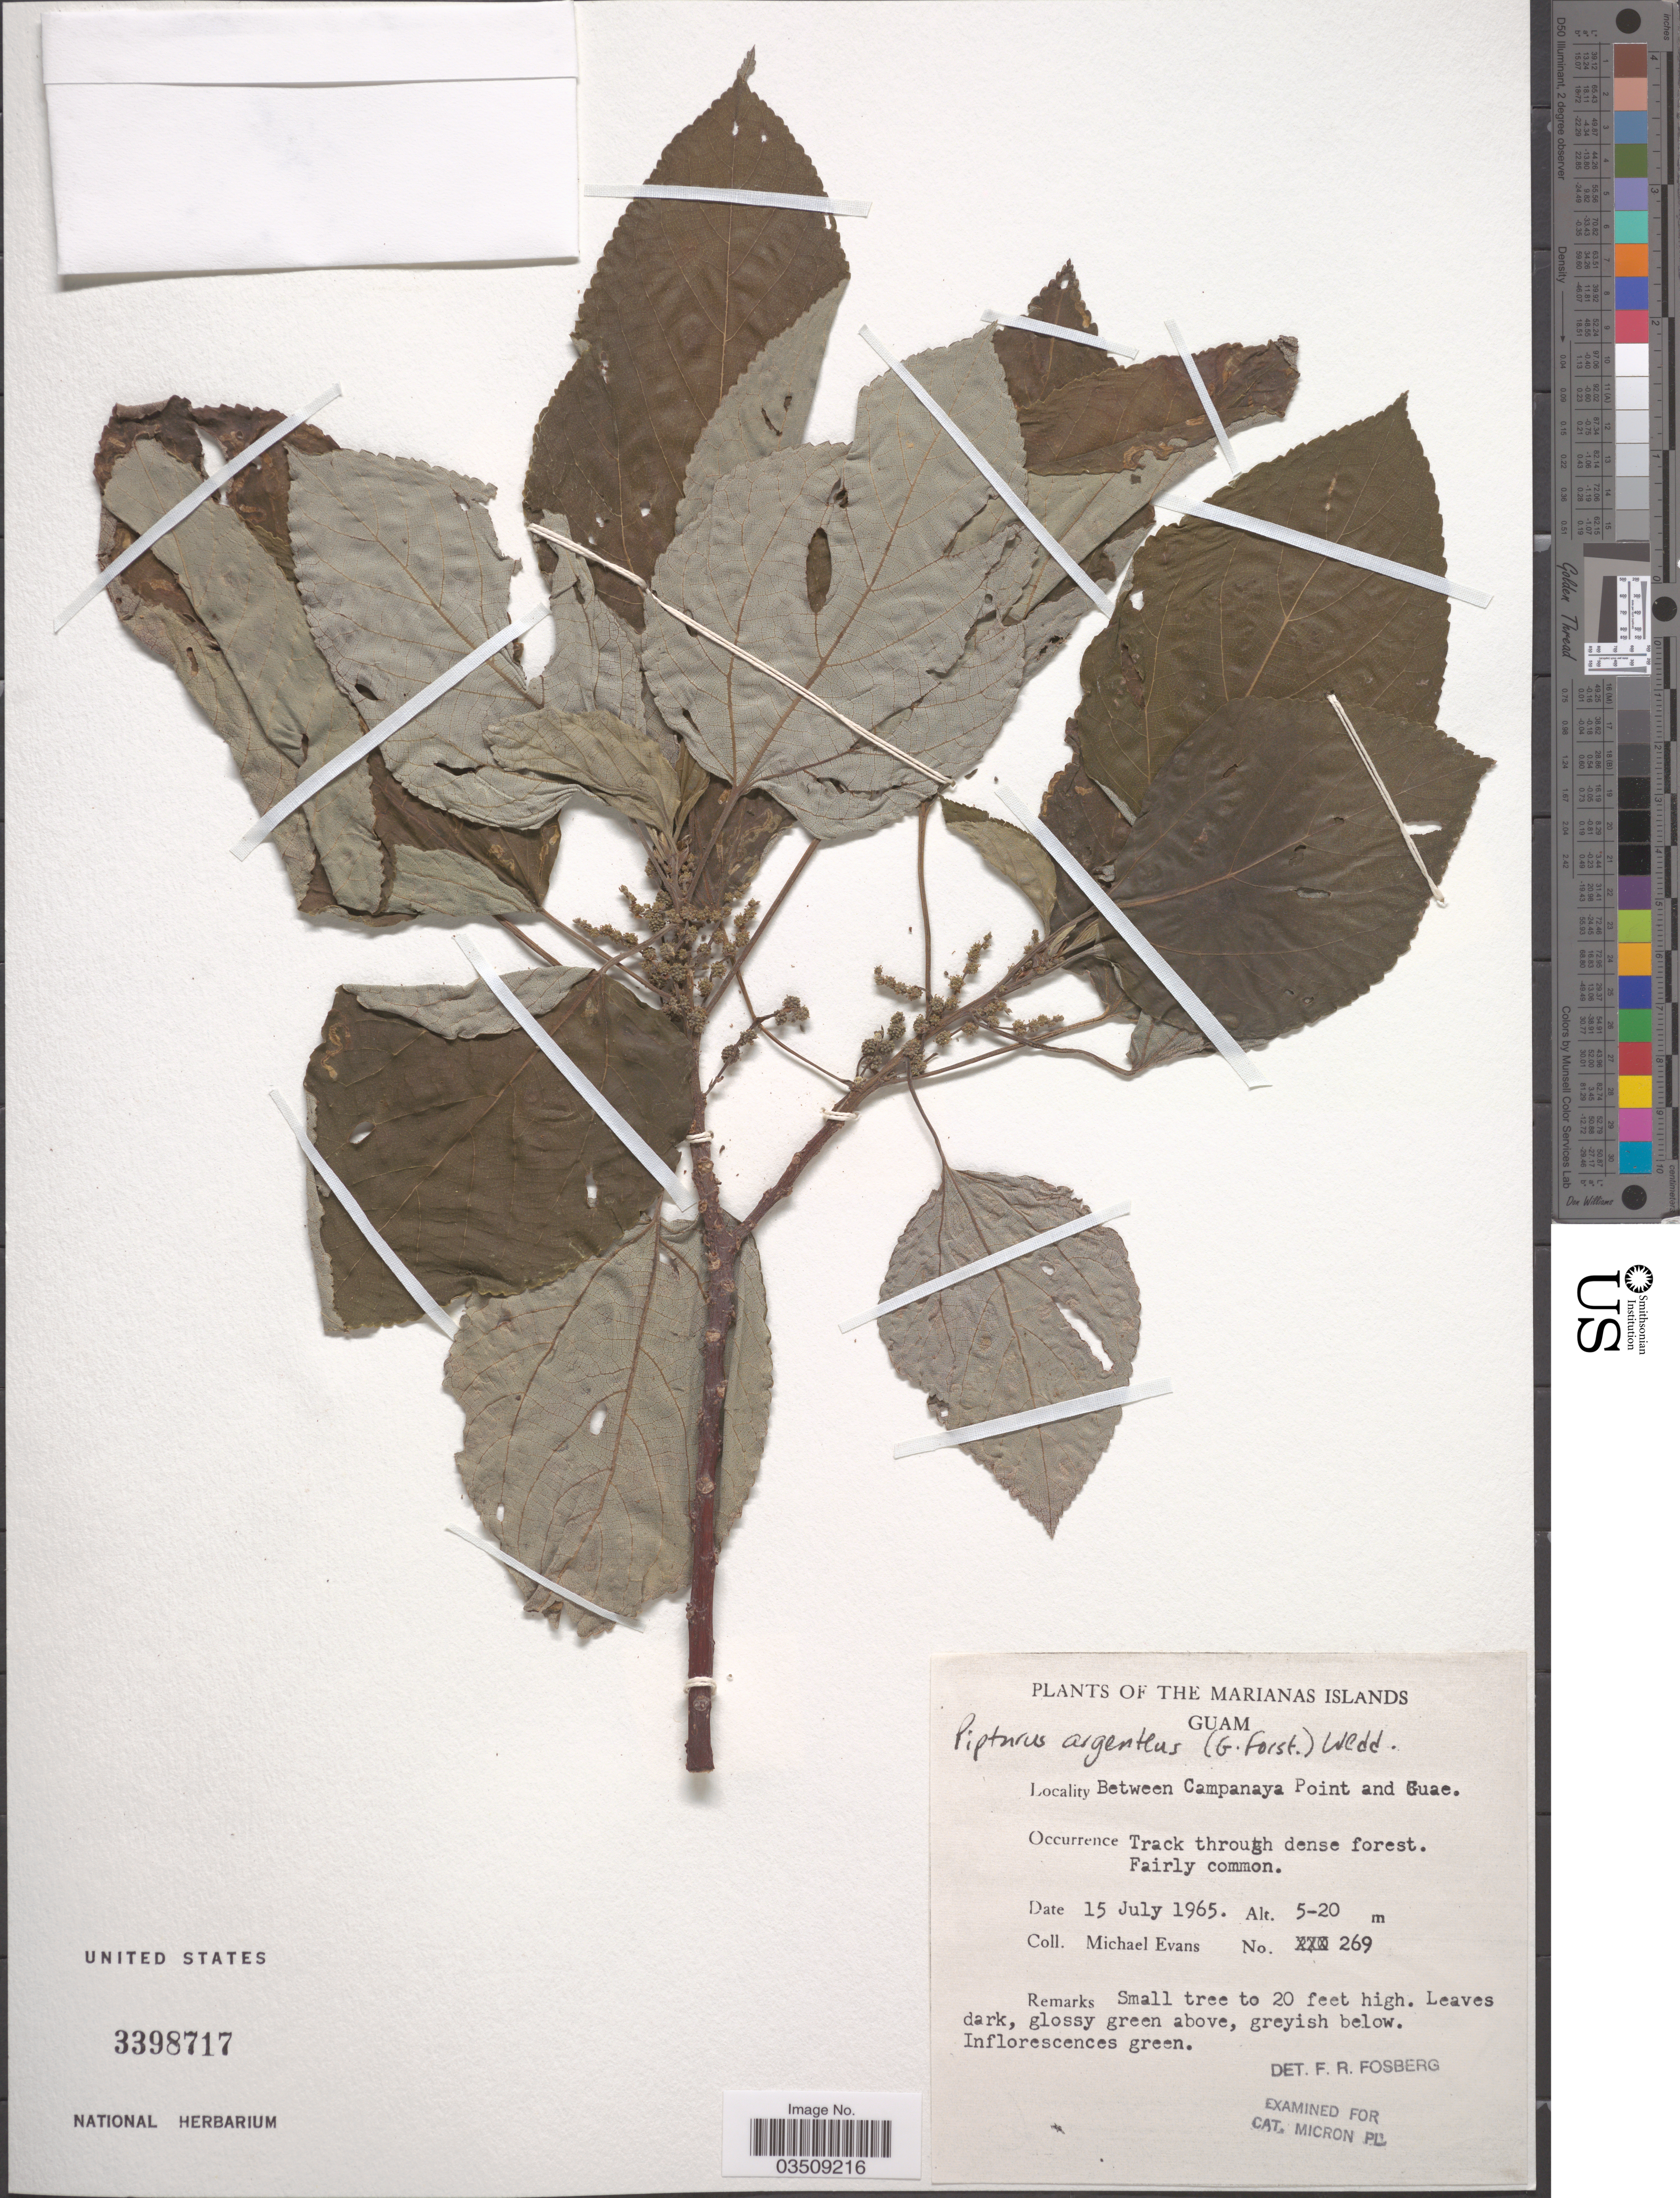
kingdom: Plantae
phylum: Tracheophyta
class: Magnoliopsida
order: Rosales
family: Urticaceae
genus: Pipturus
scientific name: Pipturus argenteus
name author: (G. Forst.) Wedd.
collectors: M. Evans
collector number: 269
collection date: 1965-07-15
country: Guam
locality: Marianas Islands.Guam. Between Campanaya Point and Guae.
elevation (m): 5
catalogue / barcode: US 3398717